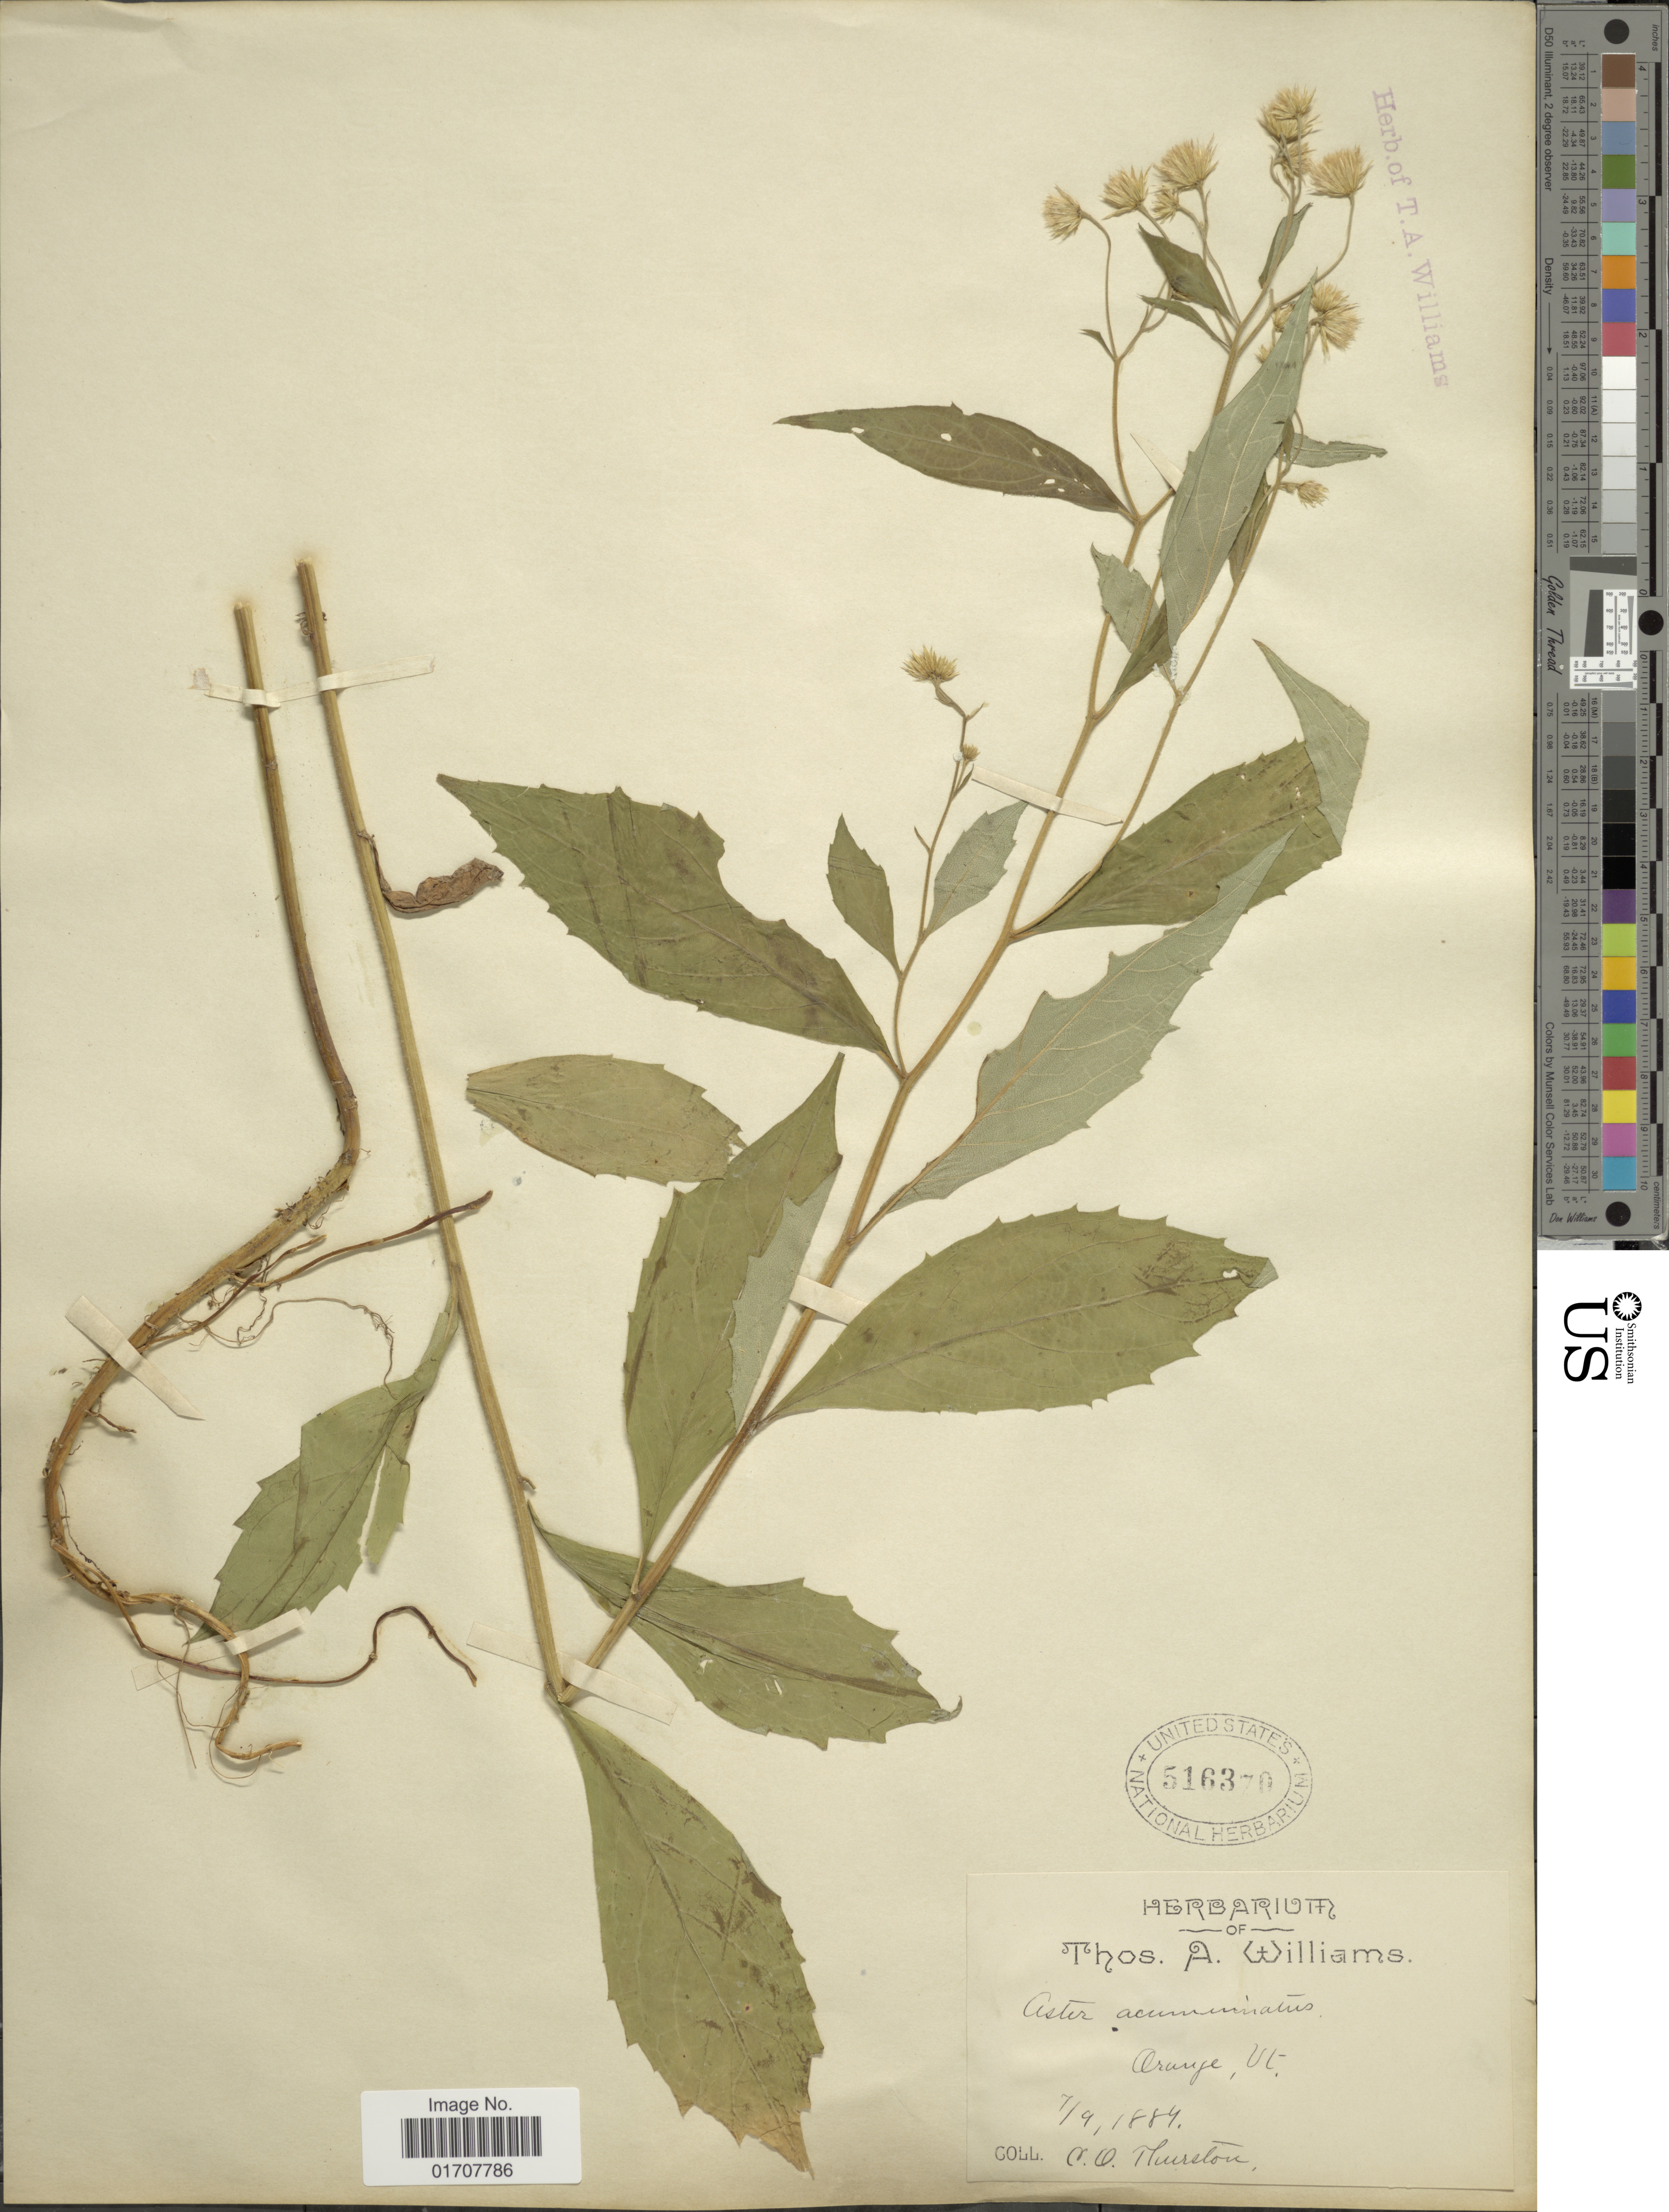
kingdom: Plantae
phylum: Tracheophyta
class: Magnoliopsida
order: Asterales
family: Asteraceae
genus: Oclemena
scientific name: Oclemena acuminata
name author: (Michx.) Greene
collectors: C. Thurston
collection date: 1884-07-06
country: United States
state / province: Vermont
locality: Orange Vt.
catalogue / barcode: US 516370